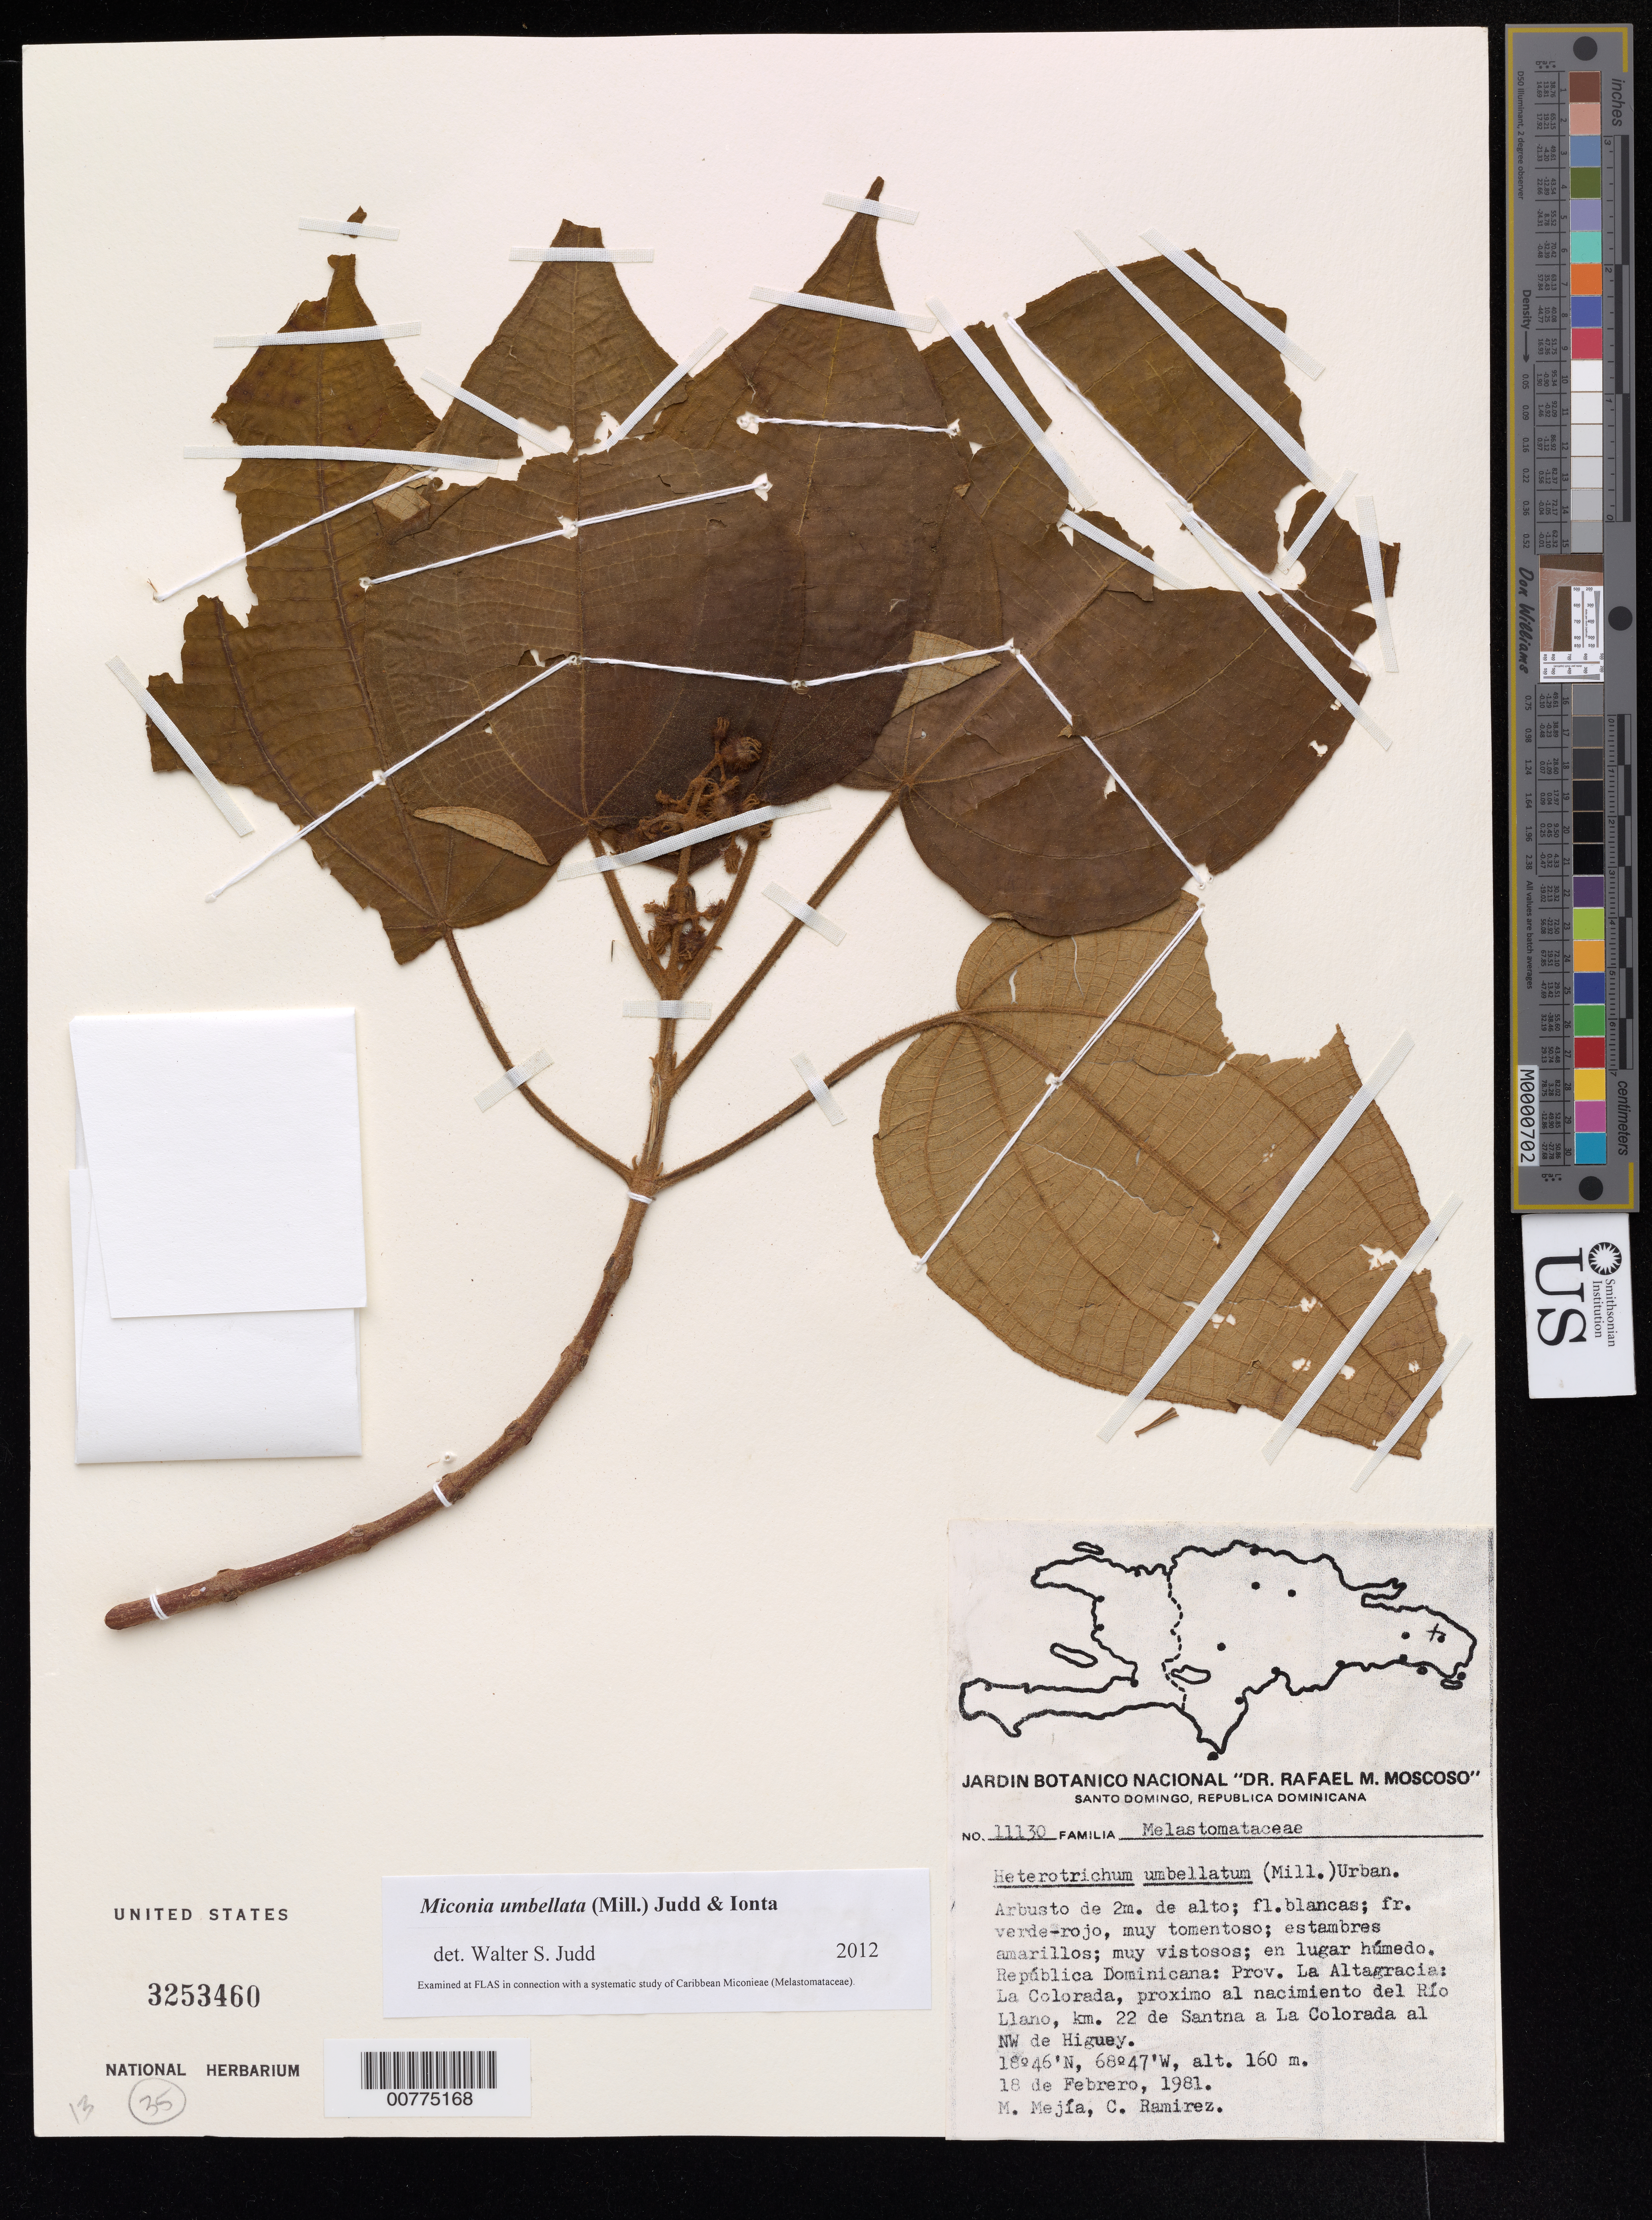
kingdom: Plantae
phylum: Tracheophyta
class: Magnoliopsida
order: Myrtales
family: Melastomataceae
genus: Miconia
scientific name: Miconia umbellata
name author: (Mill.) Judd & Ionta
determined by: Judd, Walter S.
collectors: M. Mejia & C. Ramirez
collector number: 11130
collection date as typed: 18 Feb 1981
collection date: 1981-02-18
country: Dominican Republic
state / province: La Altagracia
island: Hispaniola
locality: La Colorada, next to source of Llano River, km 22 of Santana to La Colorada, NW of Higüey.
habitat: Humid place.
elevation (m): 160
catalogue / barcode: US 3253460